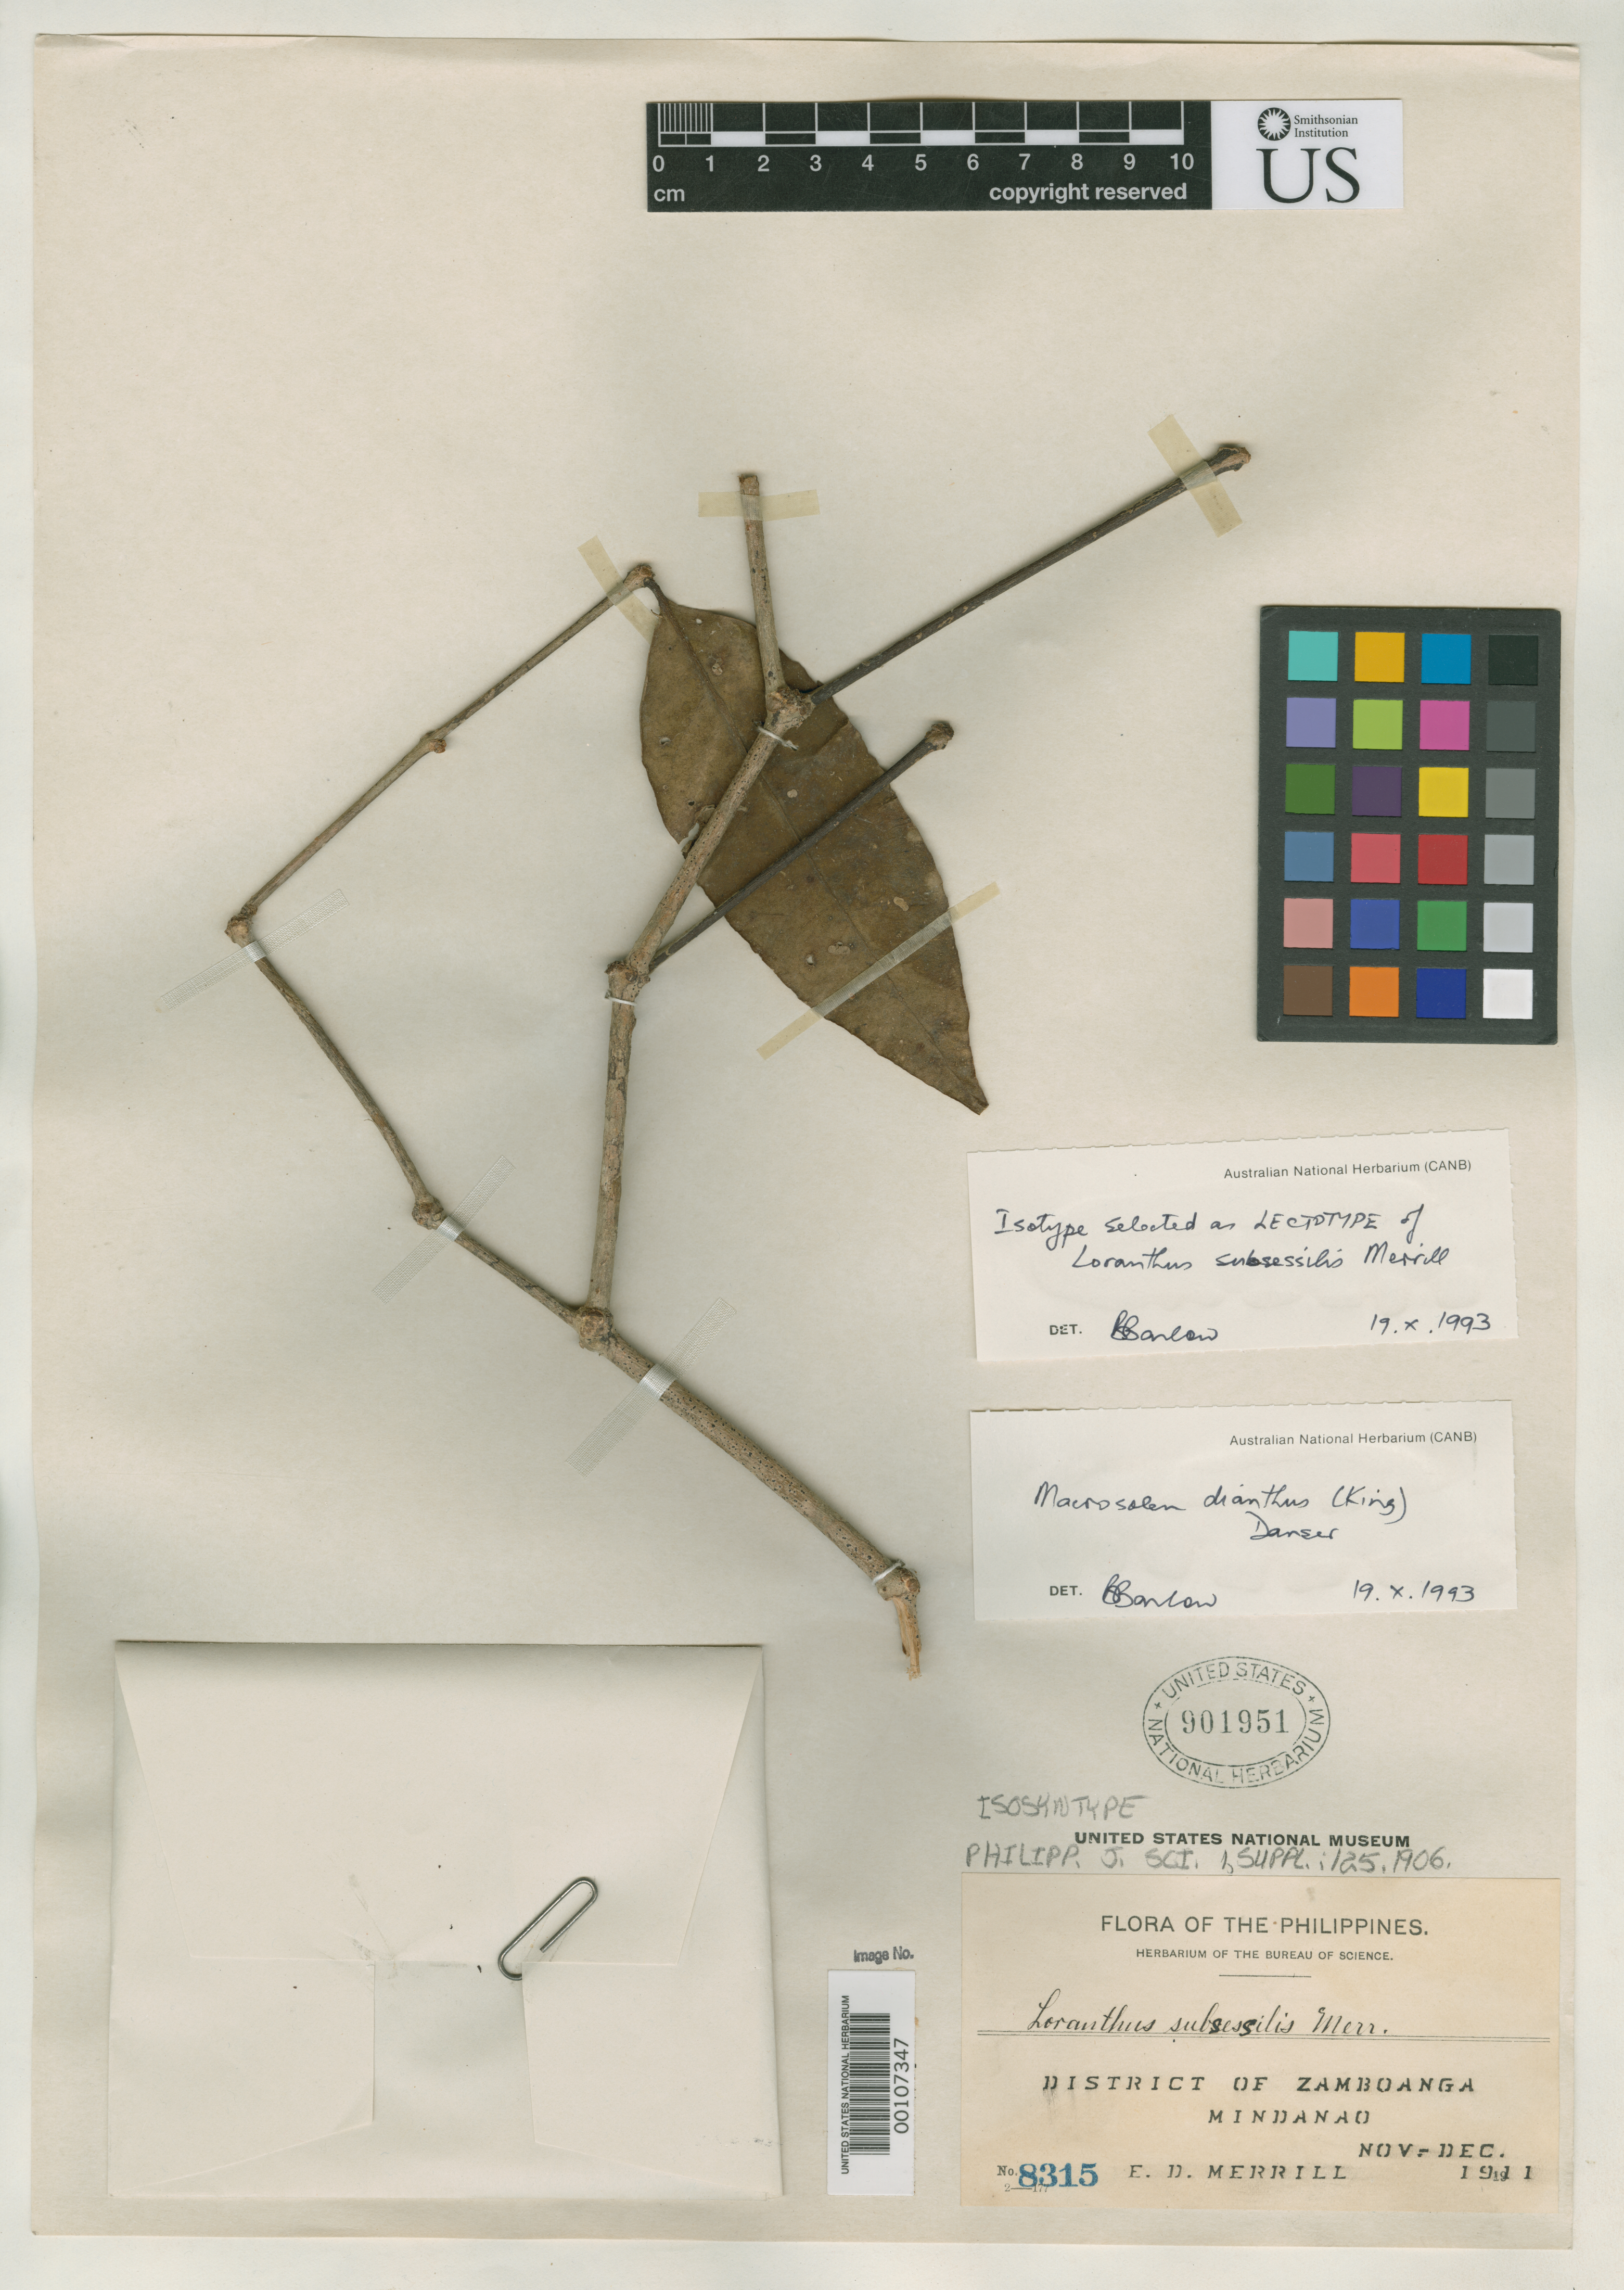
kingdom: Plantae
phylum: Tracheophyta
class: Magnoliopsida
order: Santalales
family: Loranthaceae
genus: Loranthus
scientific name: Loranthus subsessilus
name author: Merr.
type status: Isotype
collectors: E. D. Merrill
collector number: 8315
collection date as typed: Nov 1911 to -- Dec 1911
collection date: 1911-11/1911-12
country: Philippines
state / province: Zamboanga Peninsula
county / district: Zamboanga del Sur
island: Mindanao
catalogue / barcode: US 901951